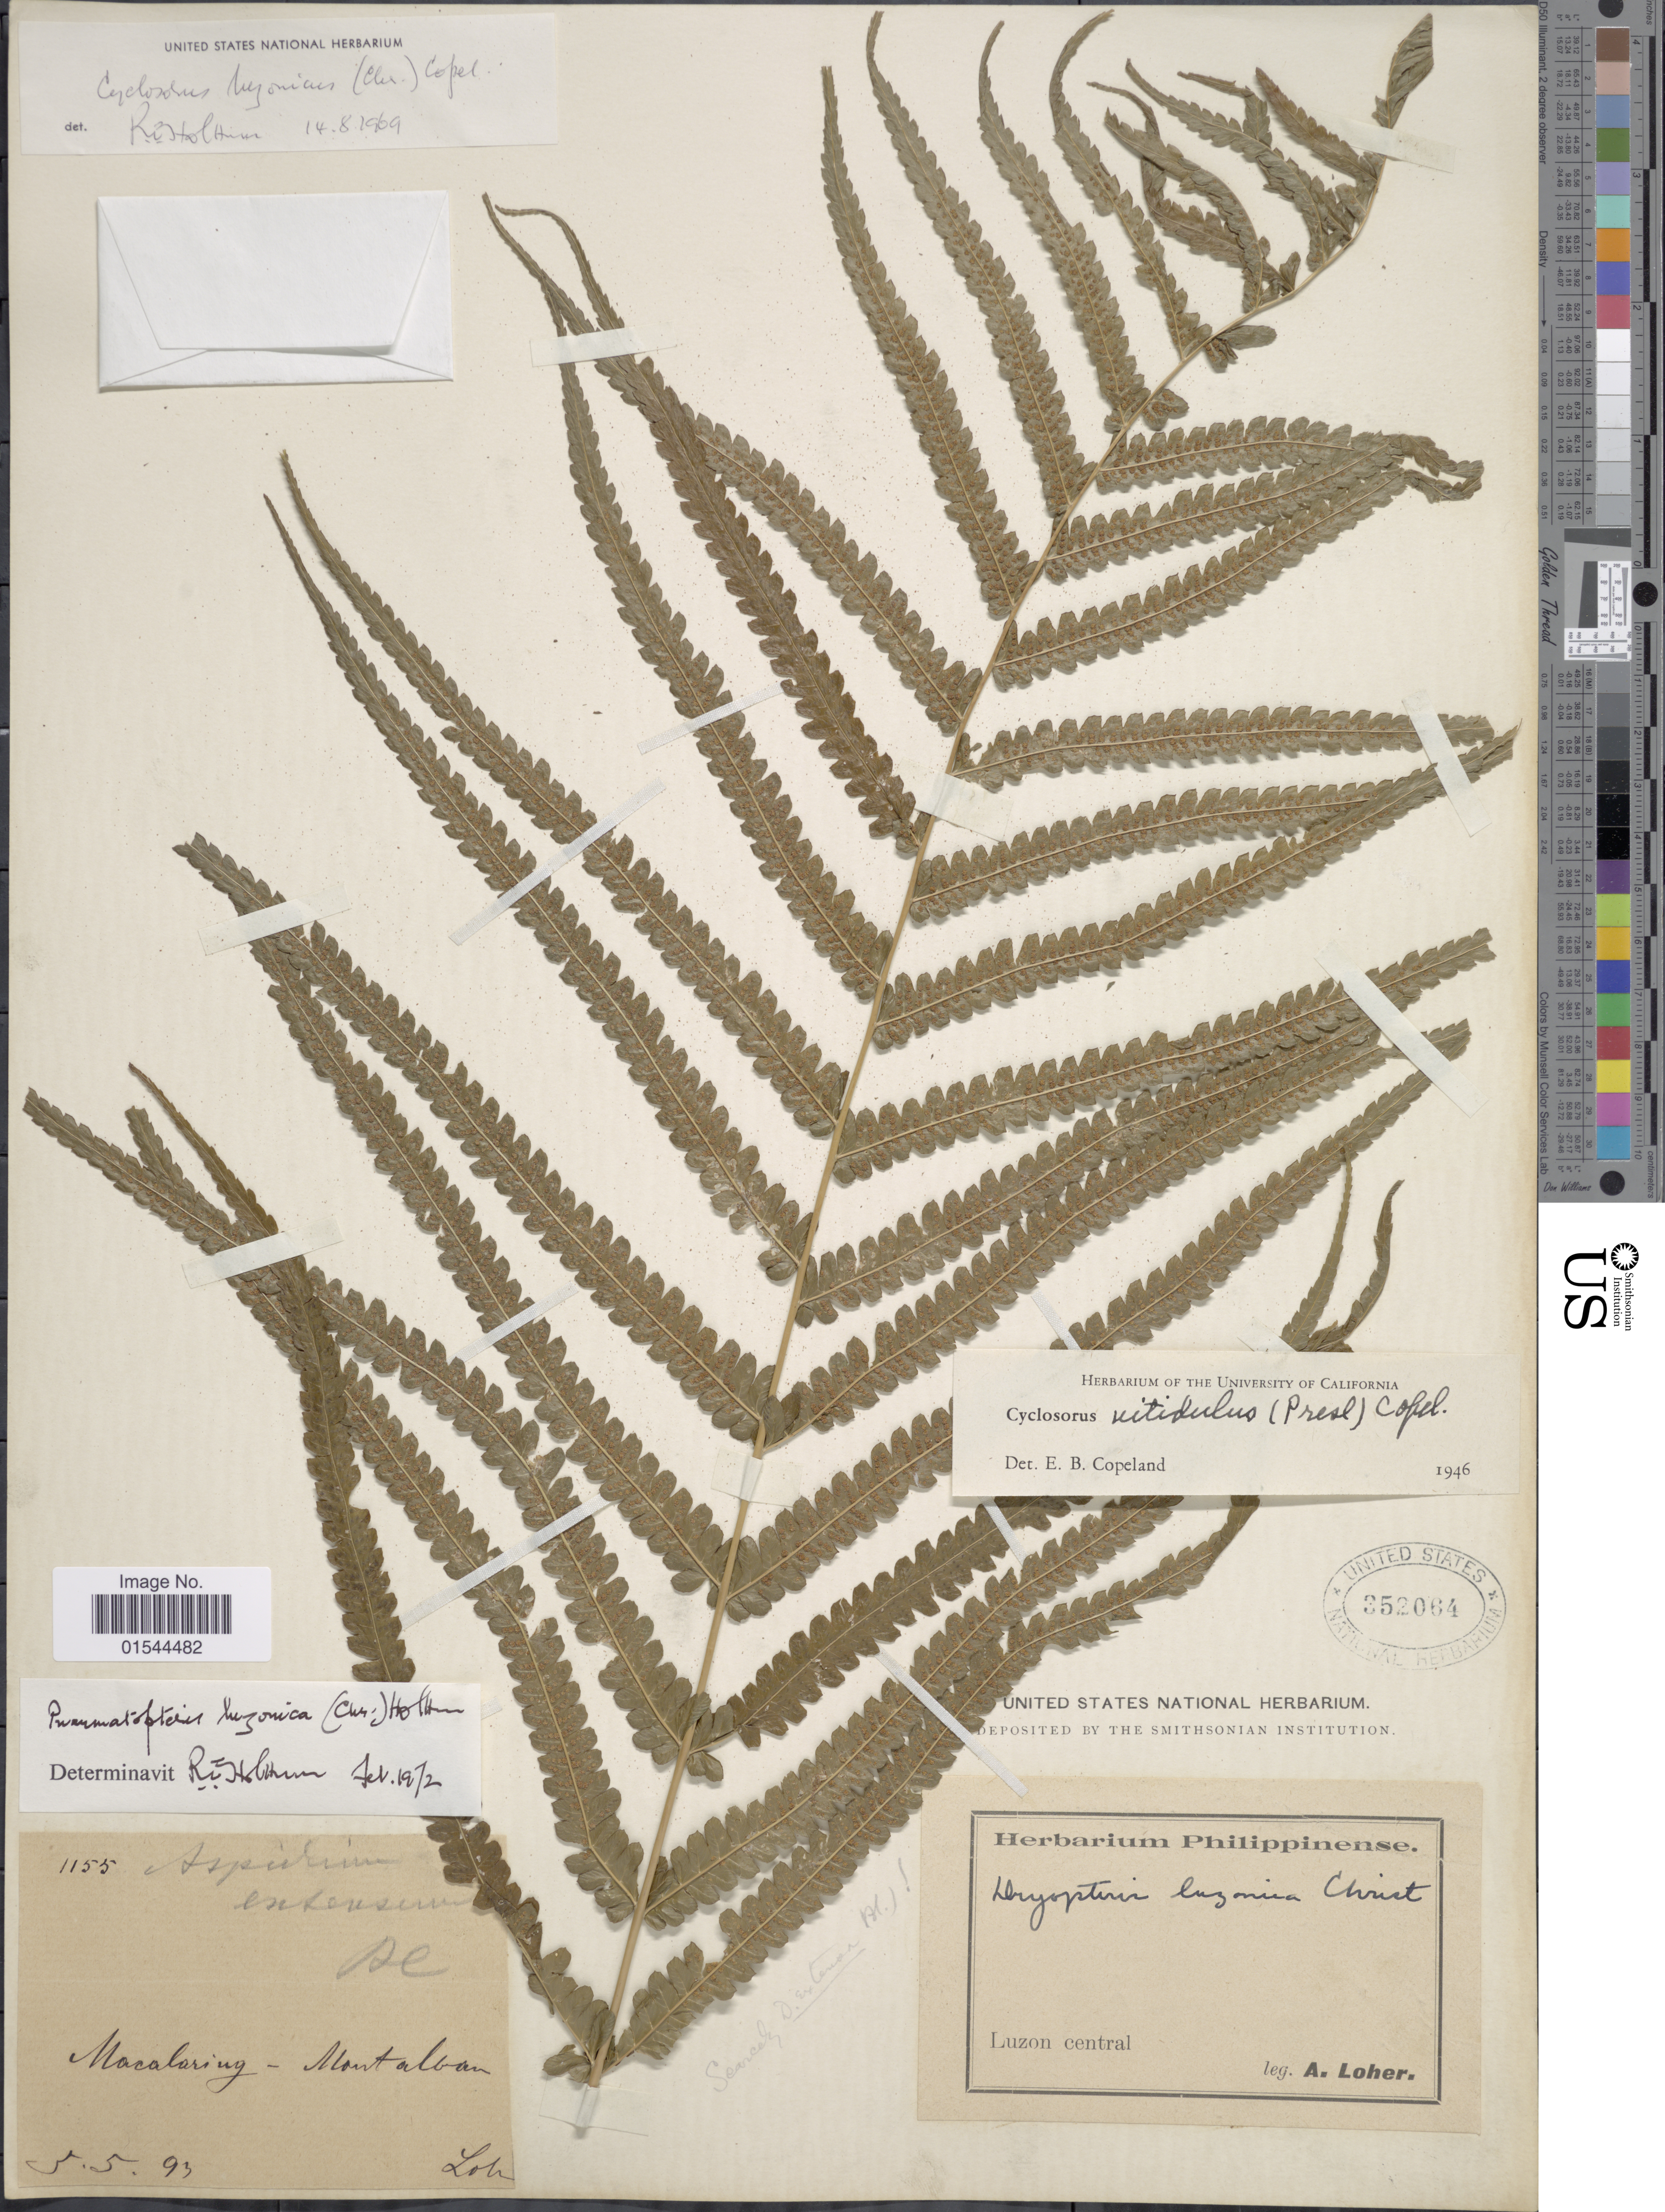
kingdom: Plantae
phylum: Tracheophyta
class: Polypodiopsida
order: Polypodiales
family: Thelypteridaceae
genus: Pneumatopteris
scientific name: Pneumatopteris laevis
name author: (Mett.) Holttum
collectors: A. Loher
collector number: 1155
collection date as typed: Transcribed d/m/y: 5/5/93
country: Philippines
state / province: Central Luzon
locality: Luzon Central, Macalaring- Montalban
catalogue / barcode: US 352064